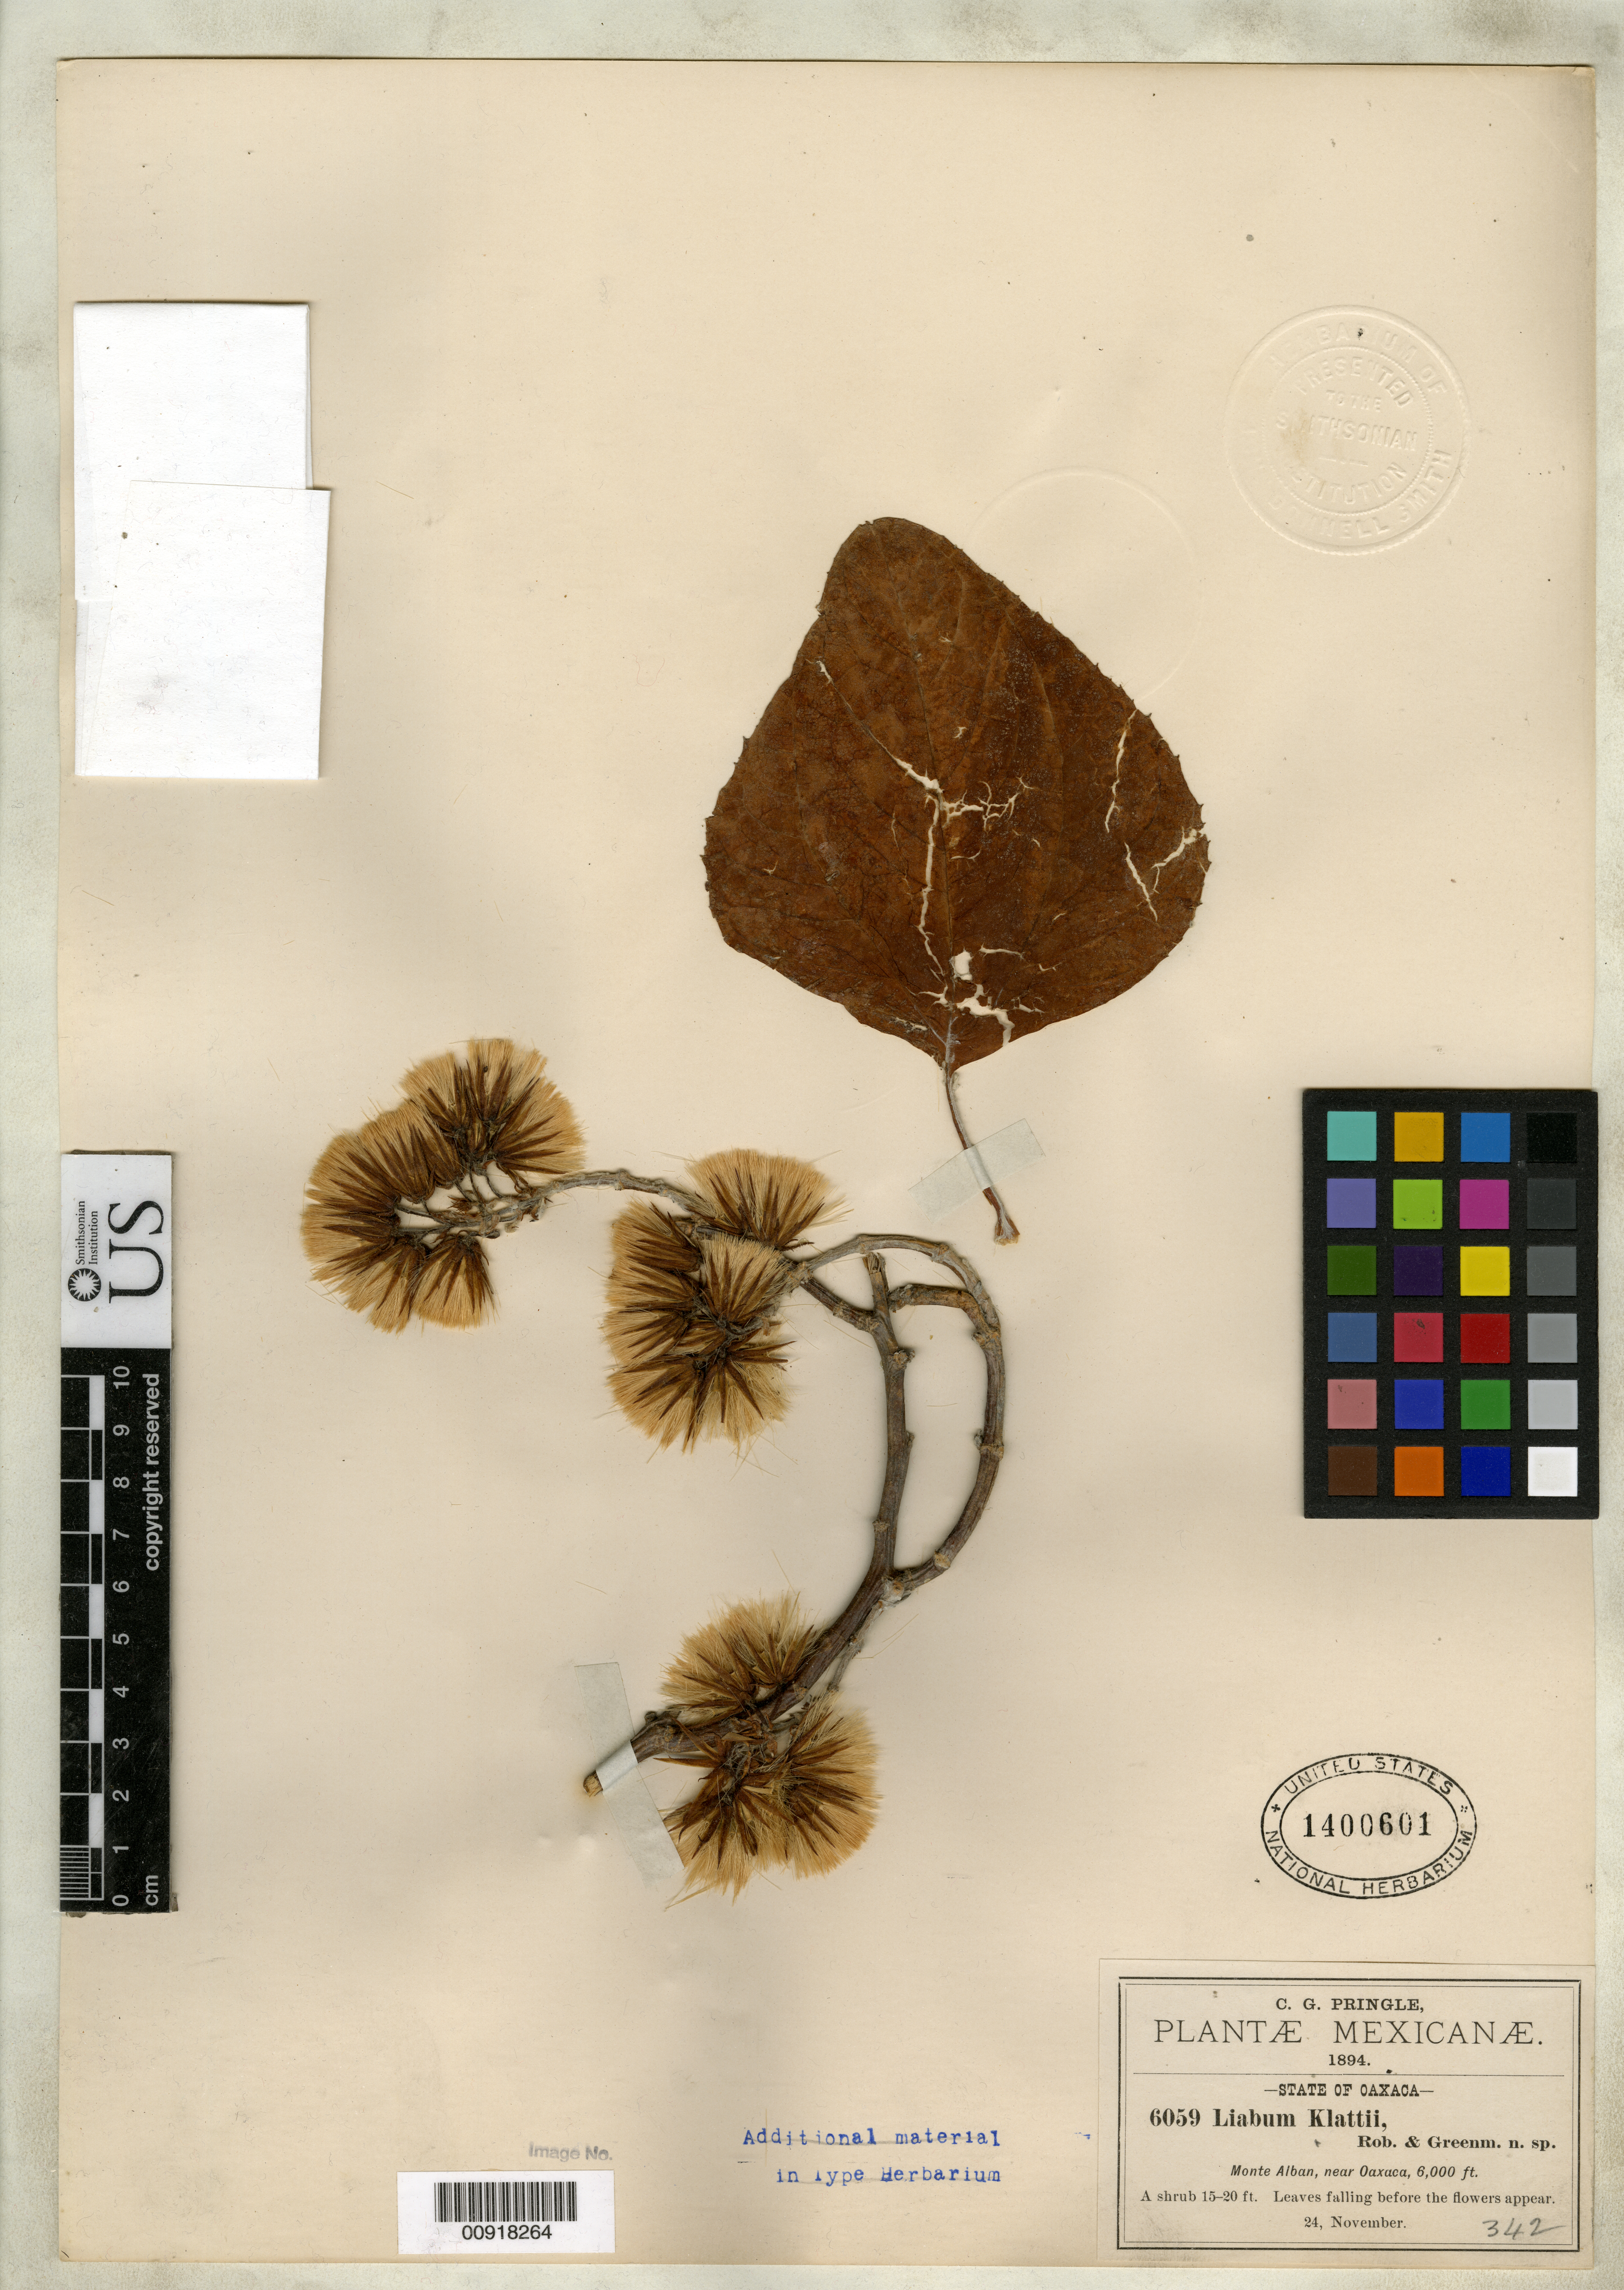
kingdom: Plantae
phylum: Tracheophyta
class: Magnoliopsida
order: Asterales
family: Asteraceae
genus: Liabum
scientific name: Liabum klattii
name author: B.L. Rob. & Greenm.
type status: Isotype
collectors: C. G. Pringle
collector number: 6059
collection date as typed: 24 Nov 1894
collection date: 1894-11-24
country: Mexico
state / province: Oaxaca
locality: Monte Alban, near Oaxaca.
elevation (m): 1829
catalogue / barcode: US 1400601